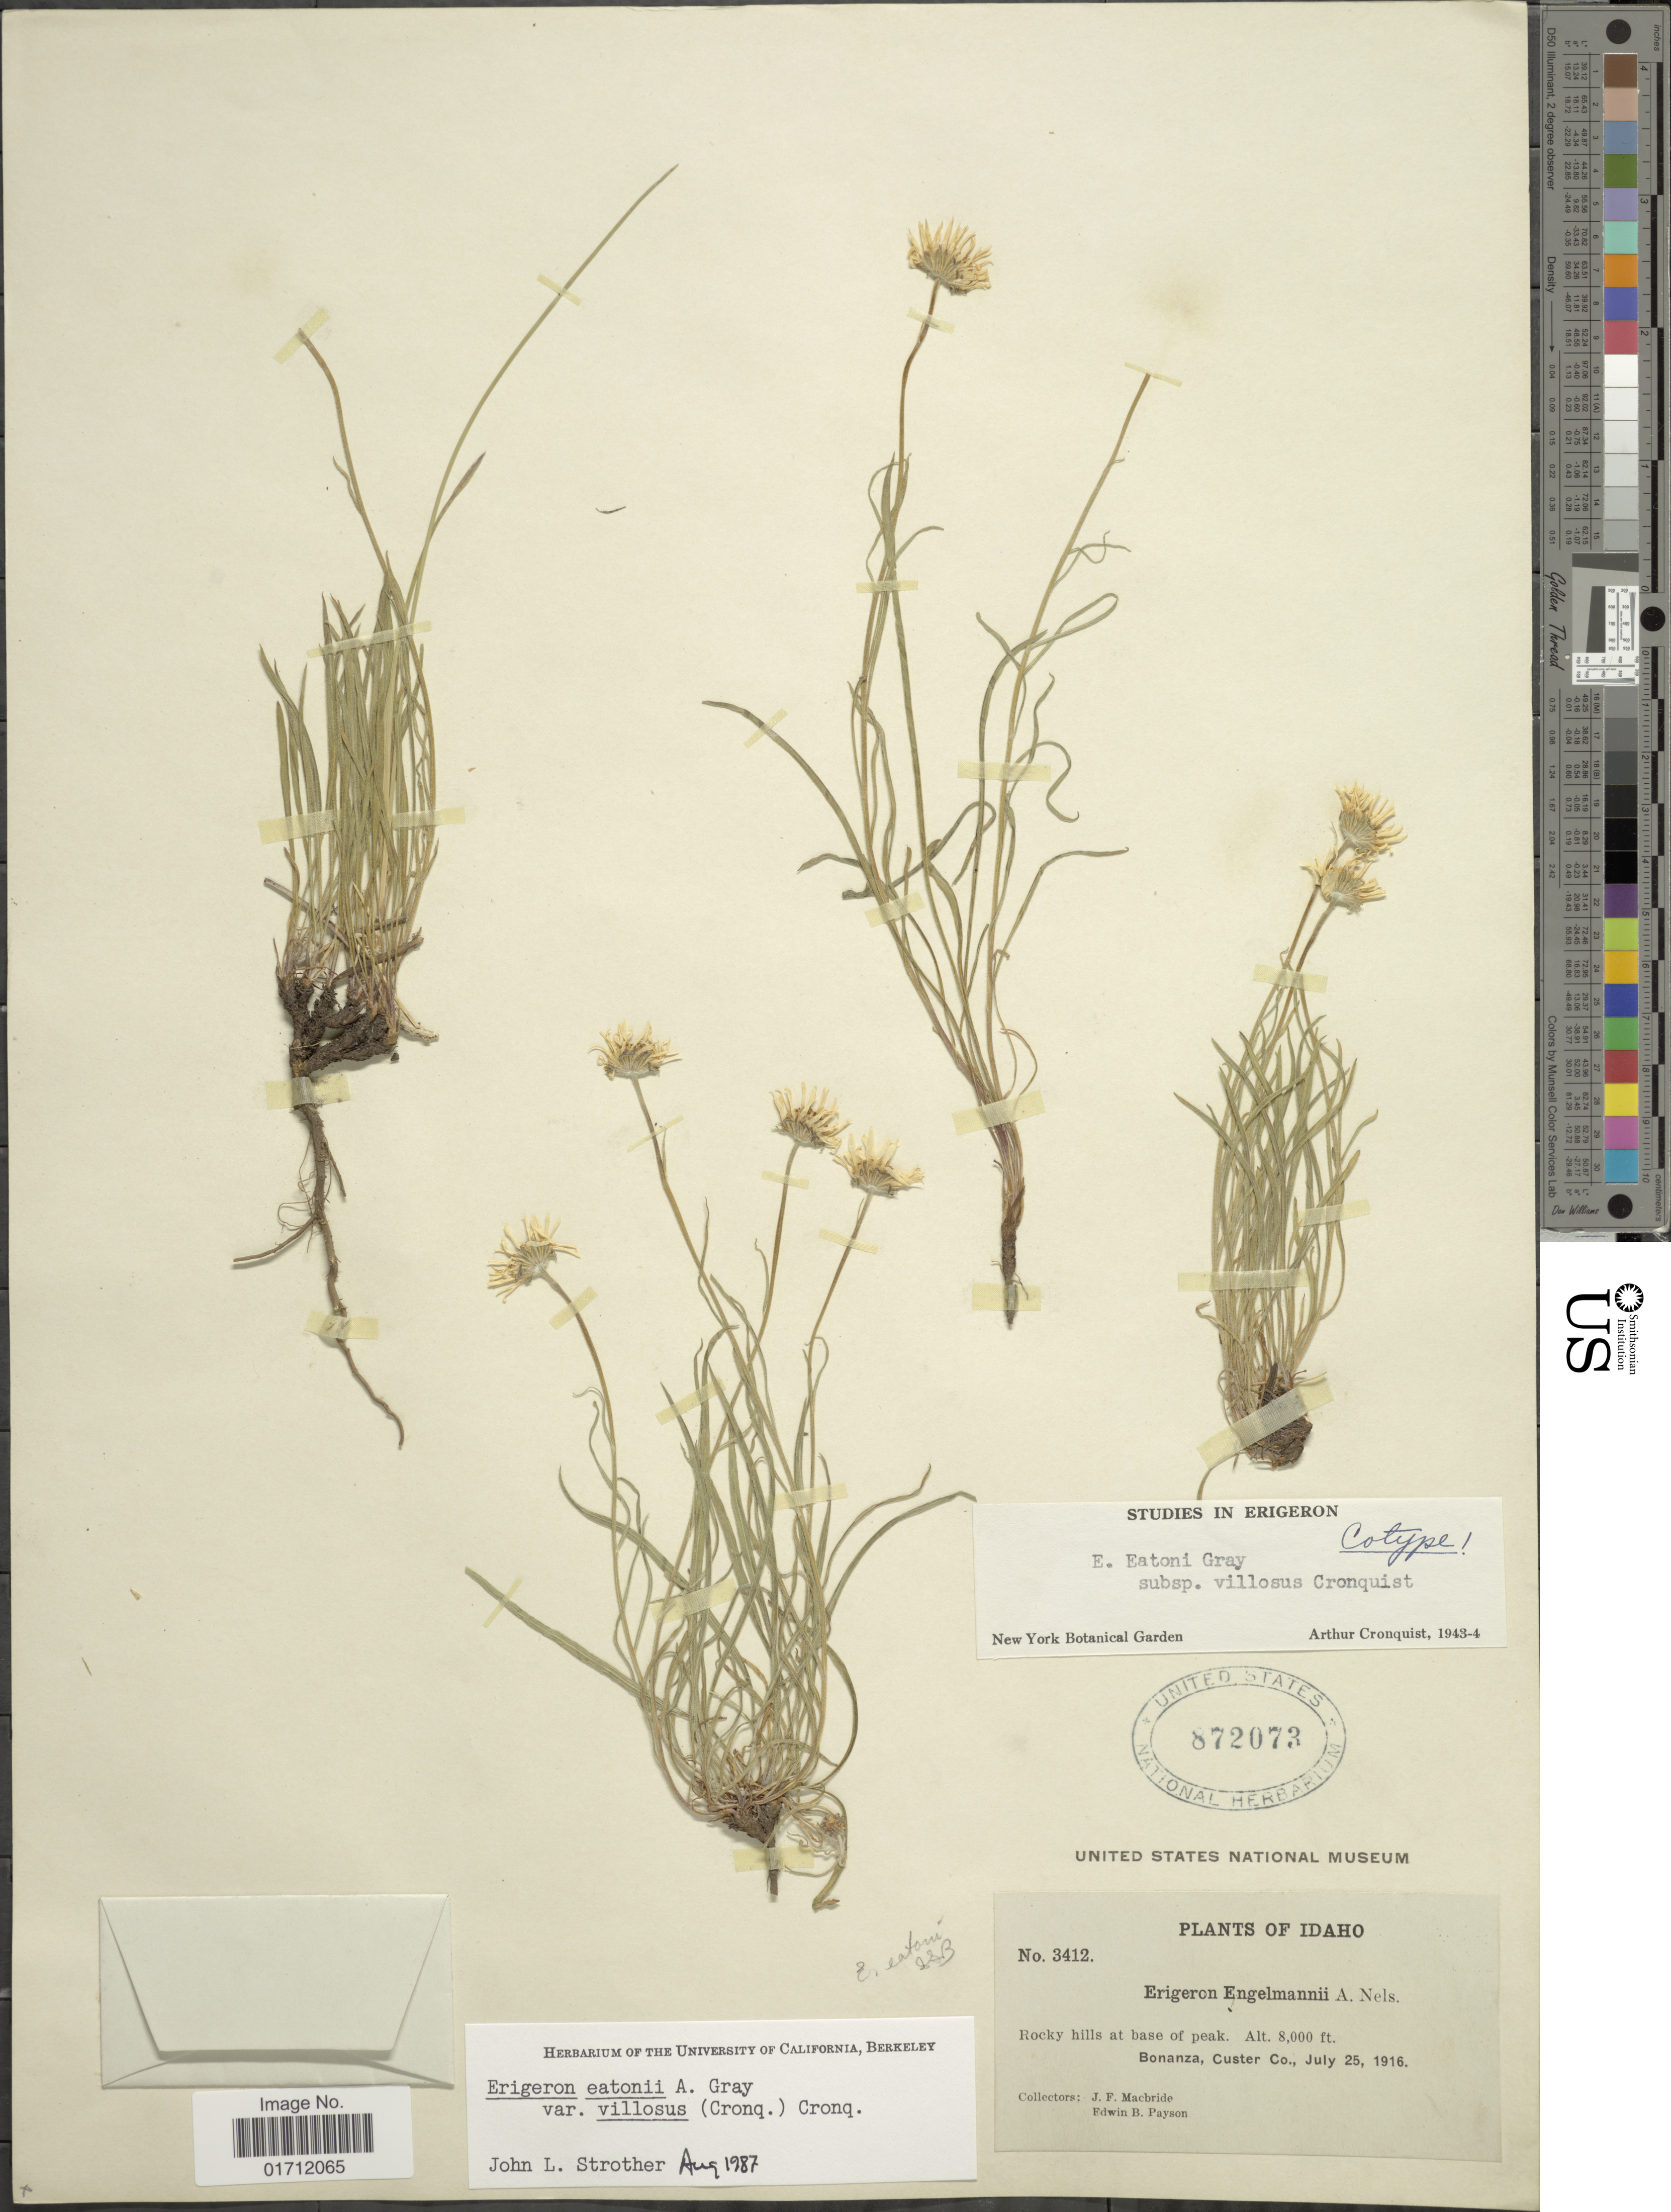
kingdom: Plantae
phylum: Tracheophyta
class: Magnoliopsida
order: Asterales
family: Asteraceae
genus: Erigeron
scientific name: Erigeron eatonii var. villosus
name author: (Cronq.) Cronq.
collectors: J. F. Macbride & E. B. Payson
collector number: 3412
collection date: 1916-07-25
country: United States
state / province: Idaho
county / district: Custer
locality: Bonanza.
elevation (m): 2438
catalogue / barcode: US 872073